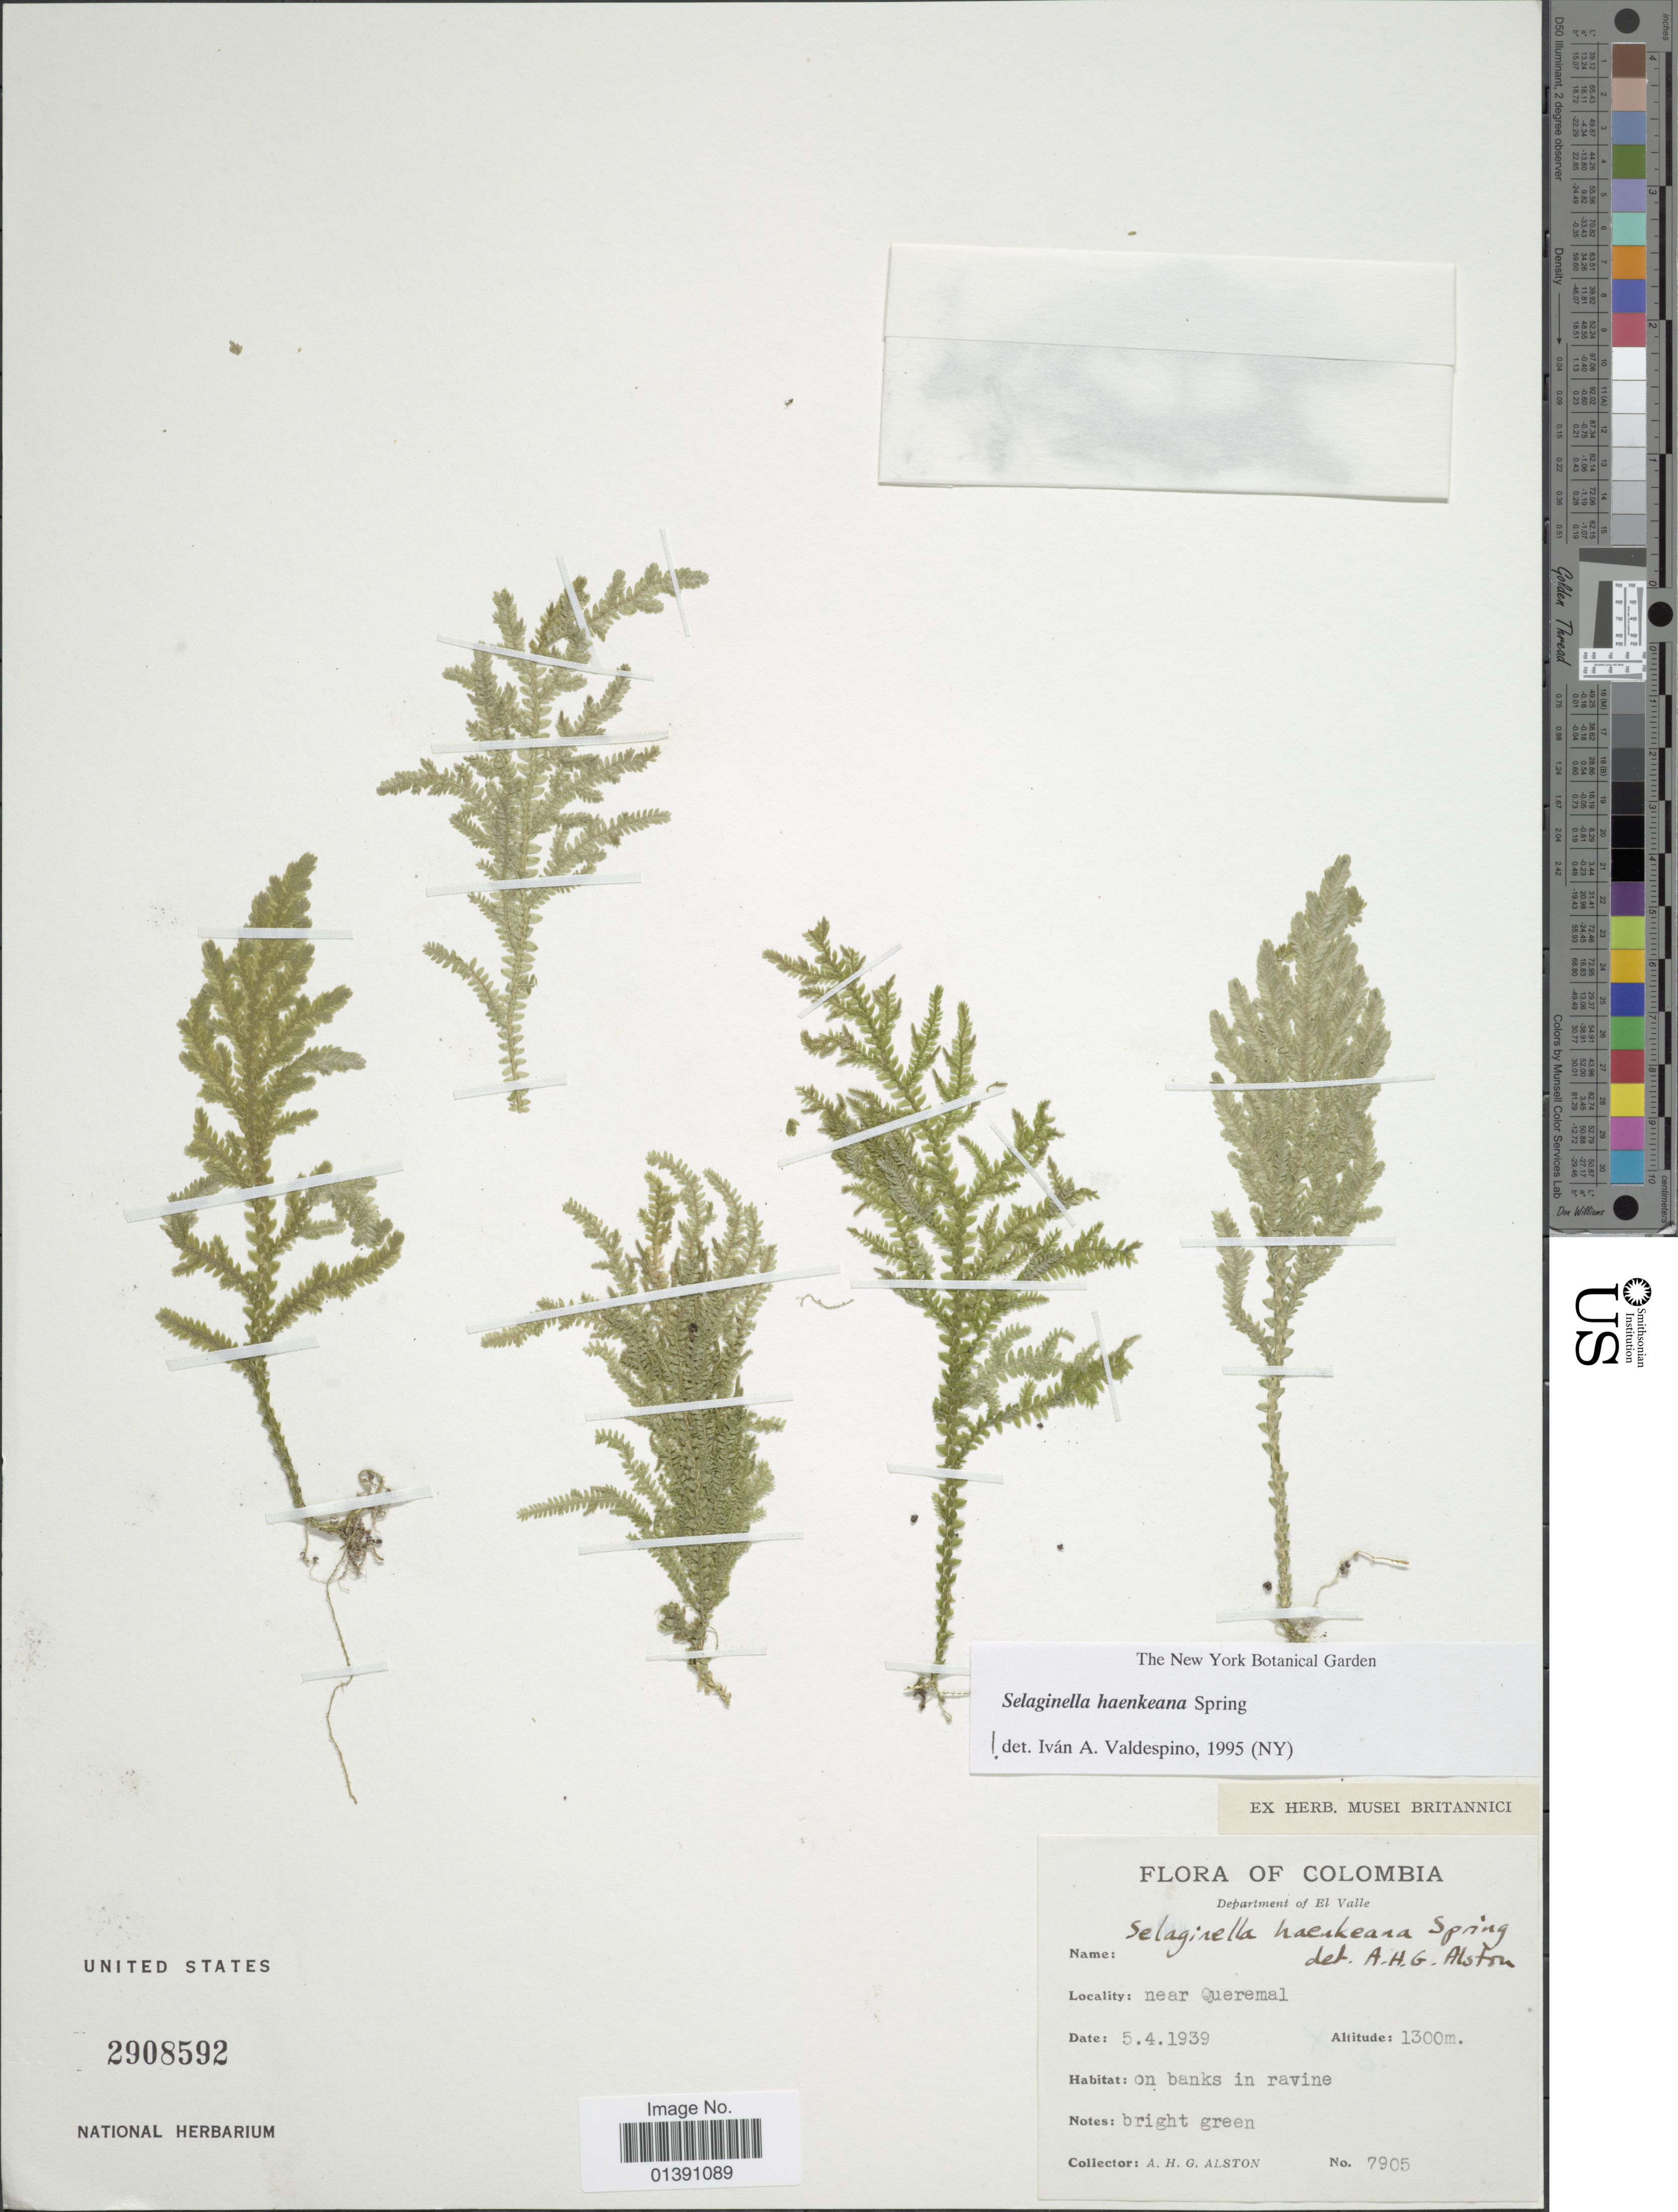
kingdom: Plantae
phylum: Tracheophyta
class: Lycopodiopsida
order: Selaginellales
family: Selaginellaceae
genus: Selaginella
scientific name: Selaginella haenkeana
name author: Spring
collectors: A. H. Alston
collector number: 7905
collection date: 1939-04-05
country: Colombia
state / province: Valle del Cauca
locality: Department of El Valle, near Queremal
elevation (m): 1300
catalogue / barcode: US 2908592